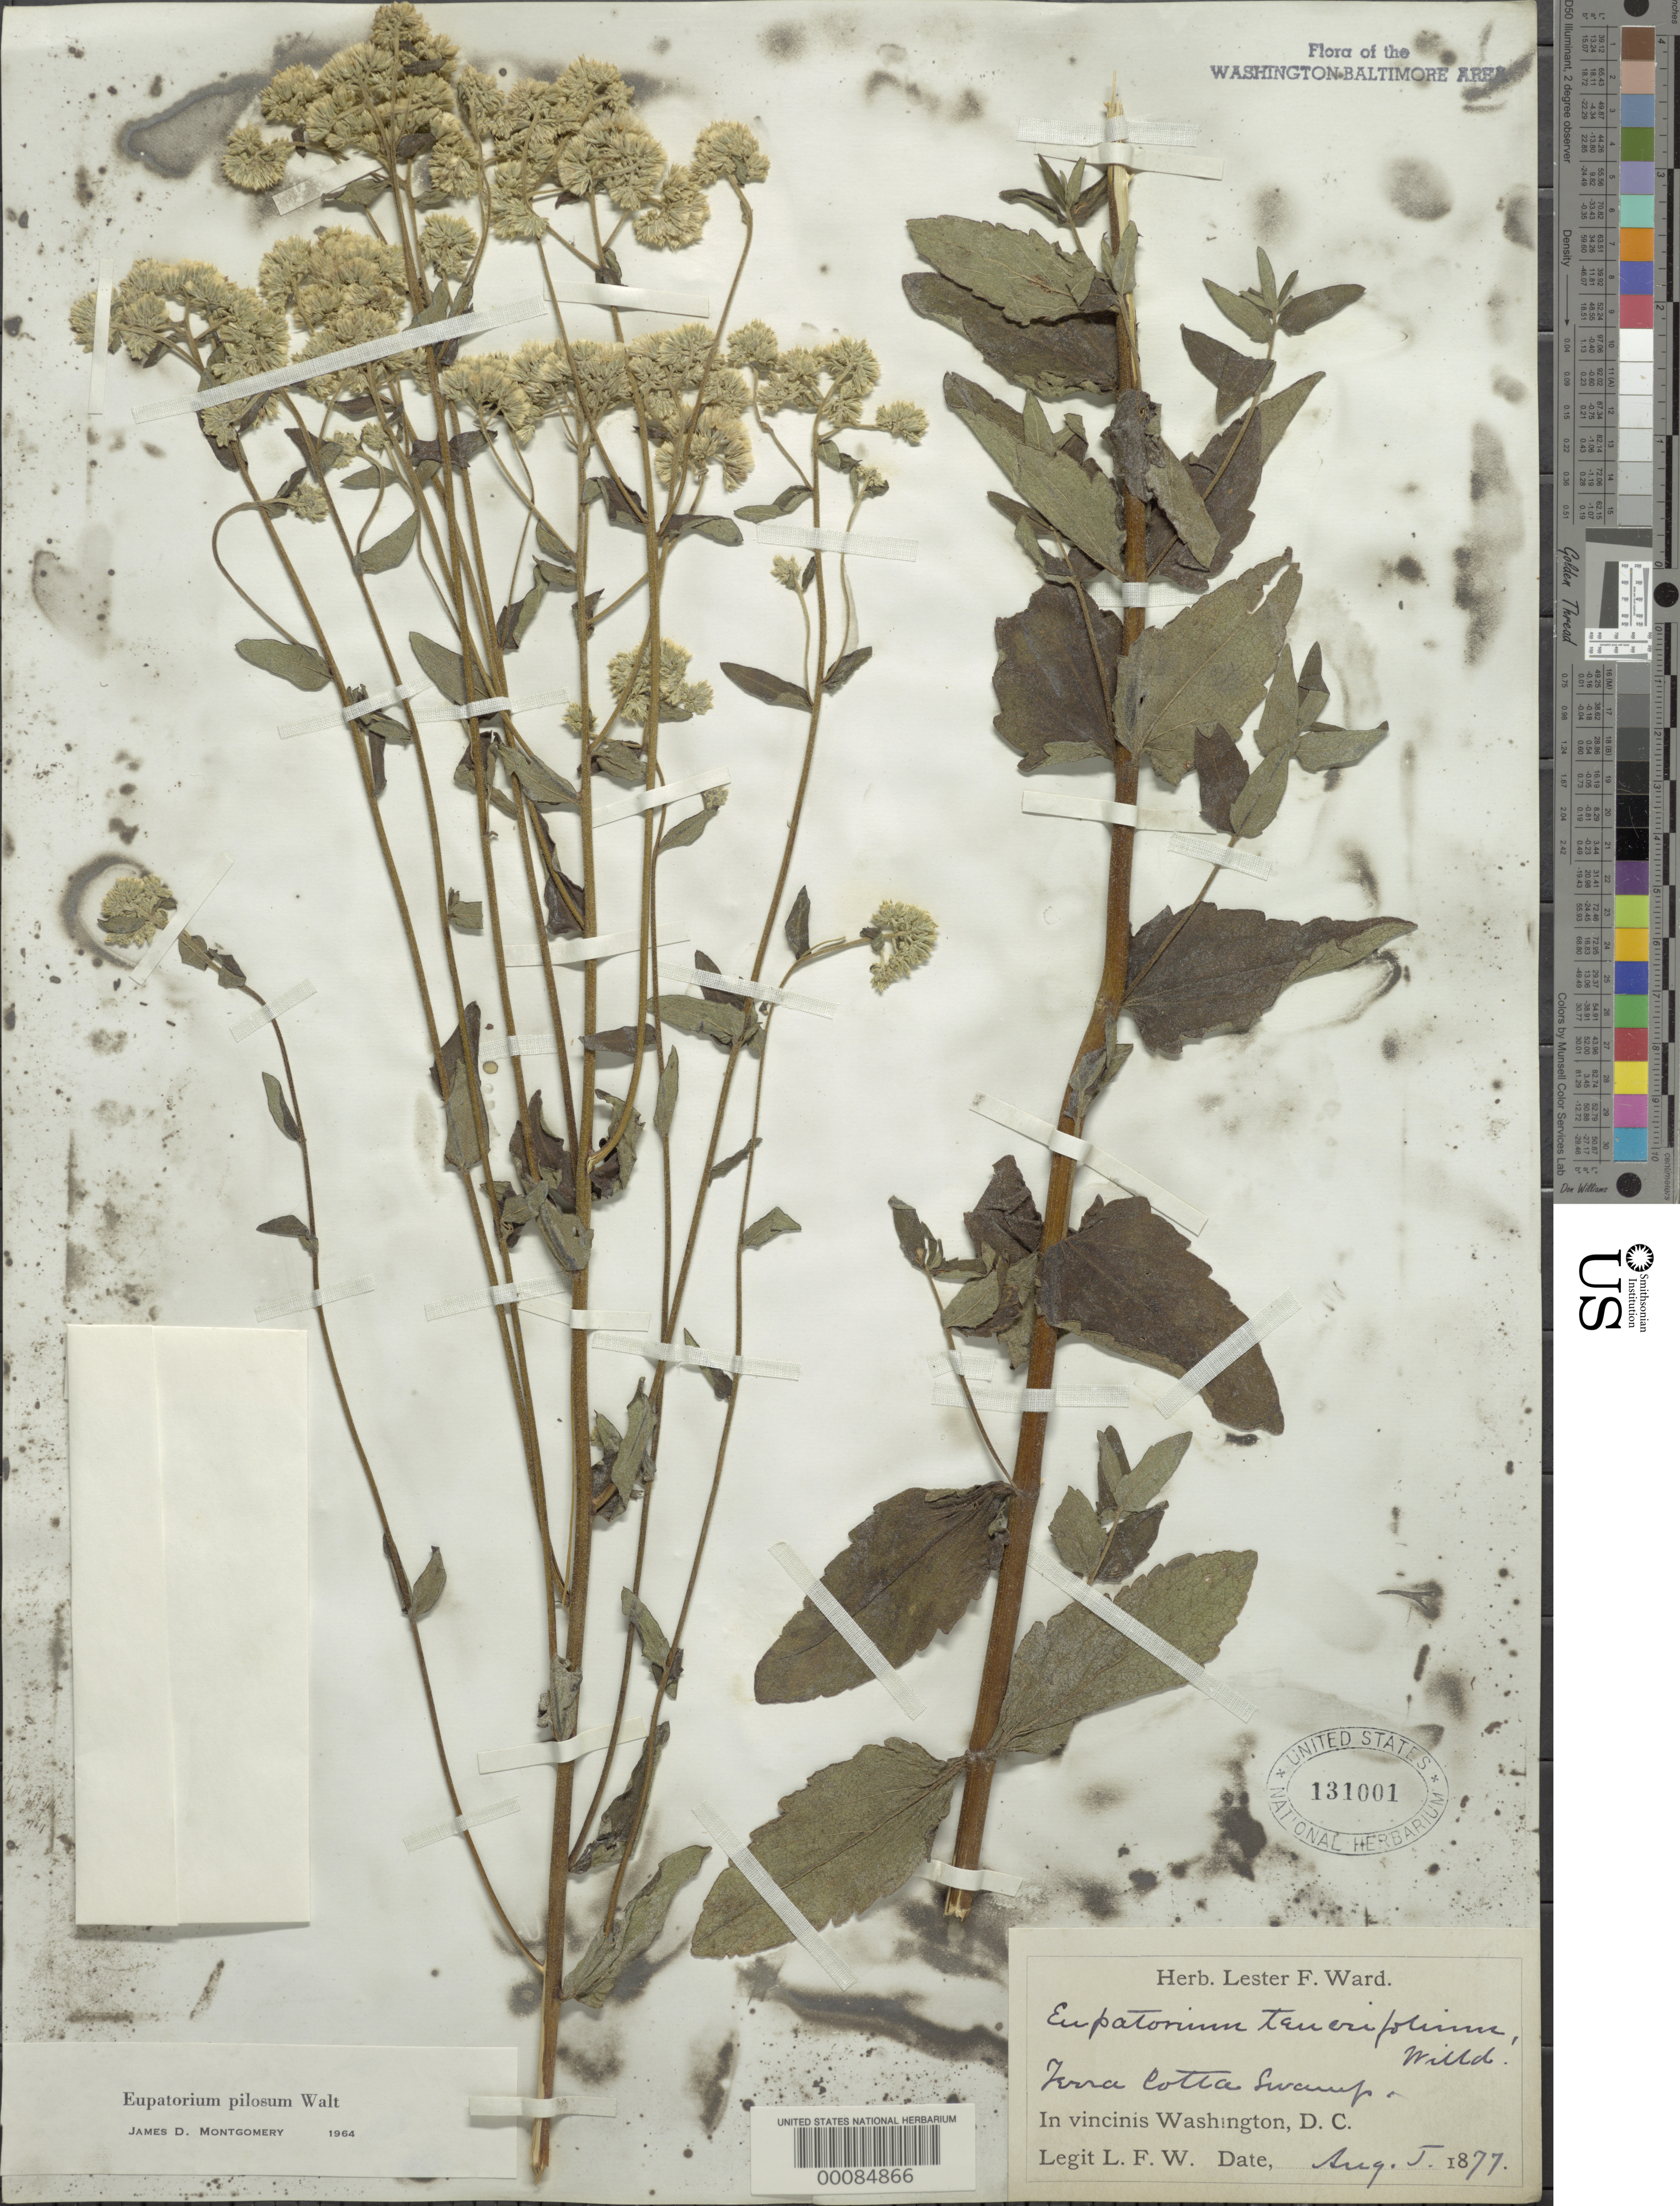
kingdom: Plantae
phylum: Tracheophyta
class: Magnoliopsida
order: Asterales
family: Asteraceae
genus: Eupatorium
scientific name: Eupatorium pilosum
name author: Walter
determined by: Montgomery, J. D.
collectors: L. F. Ward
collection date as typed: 05 Aug 1877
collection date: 1877-08-05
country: United States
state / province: District of Columbia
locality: Terra Cotta Swamp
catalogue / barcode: US 131001